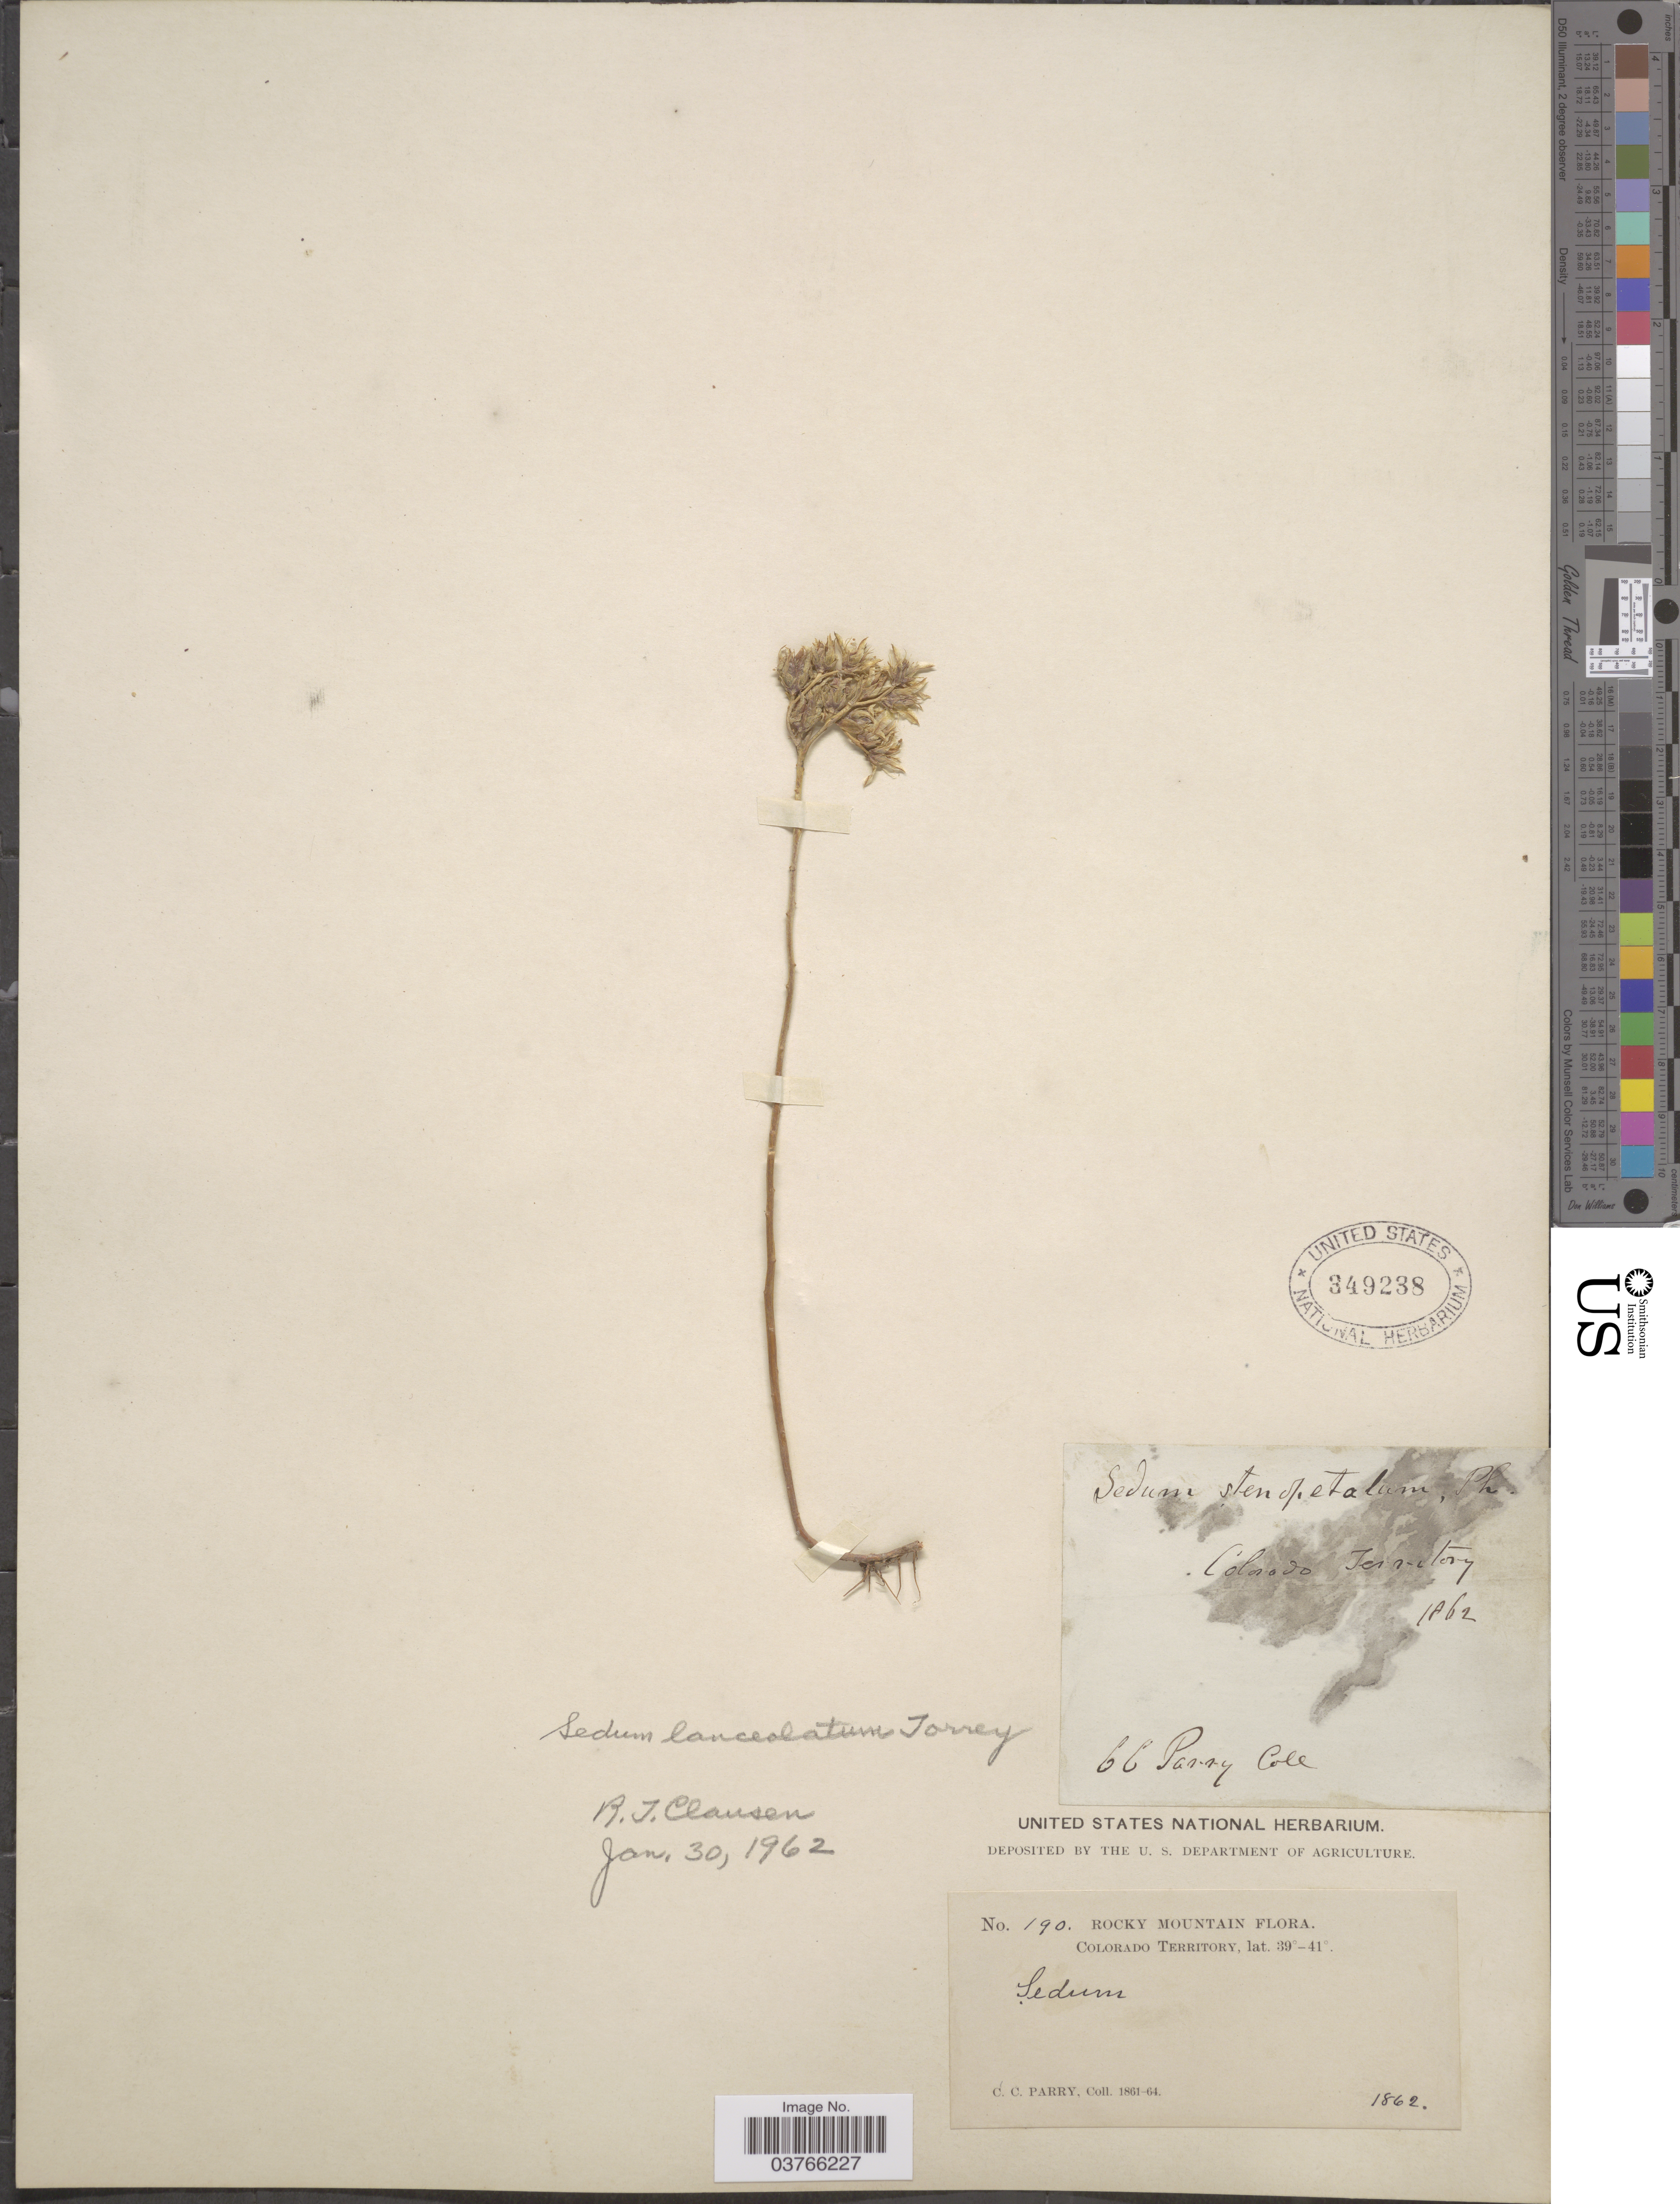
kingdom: Plantae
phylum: Tracheophyta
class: Magnoliopsida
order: Saxifragales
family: Crassulaceae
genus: Sedum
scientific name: Sedum lanceolatum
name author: Torr.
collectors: C. C. Parry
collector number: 190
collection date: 1862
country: United States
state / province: Colorado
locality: Rocky Mountain.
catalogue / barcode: US 349238